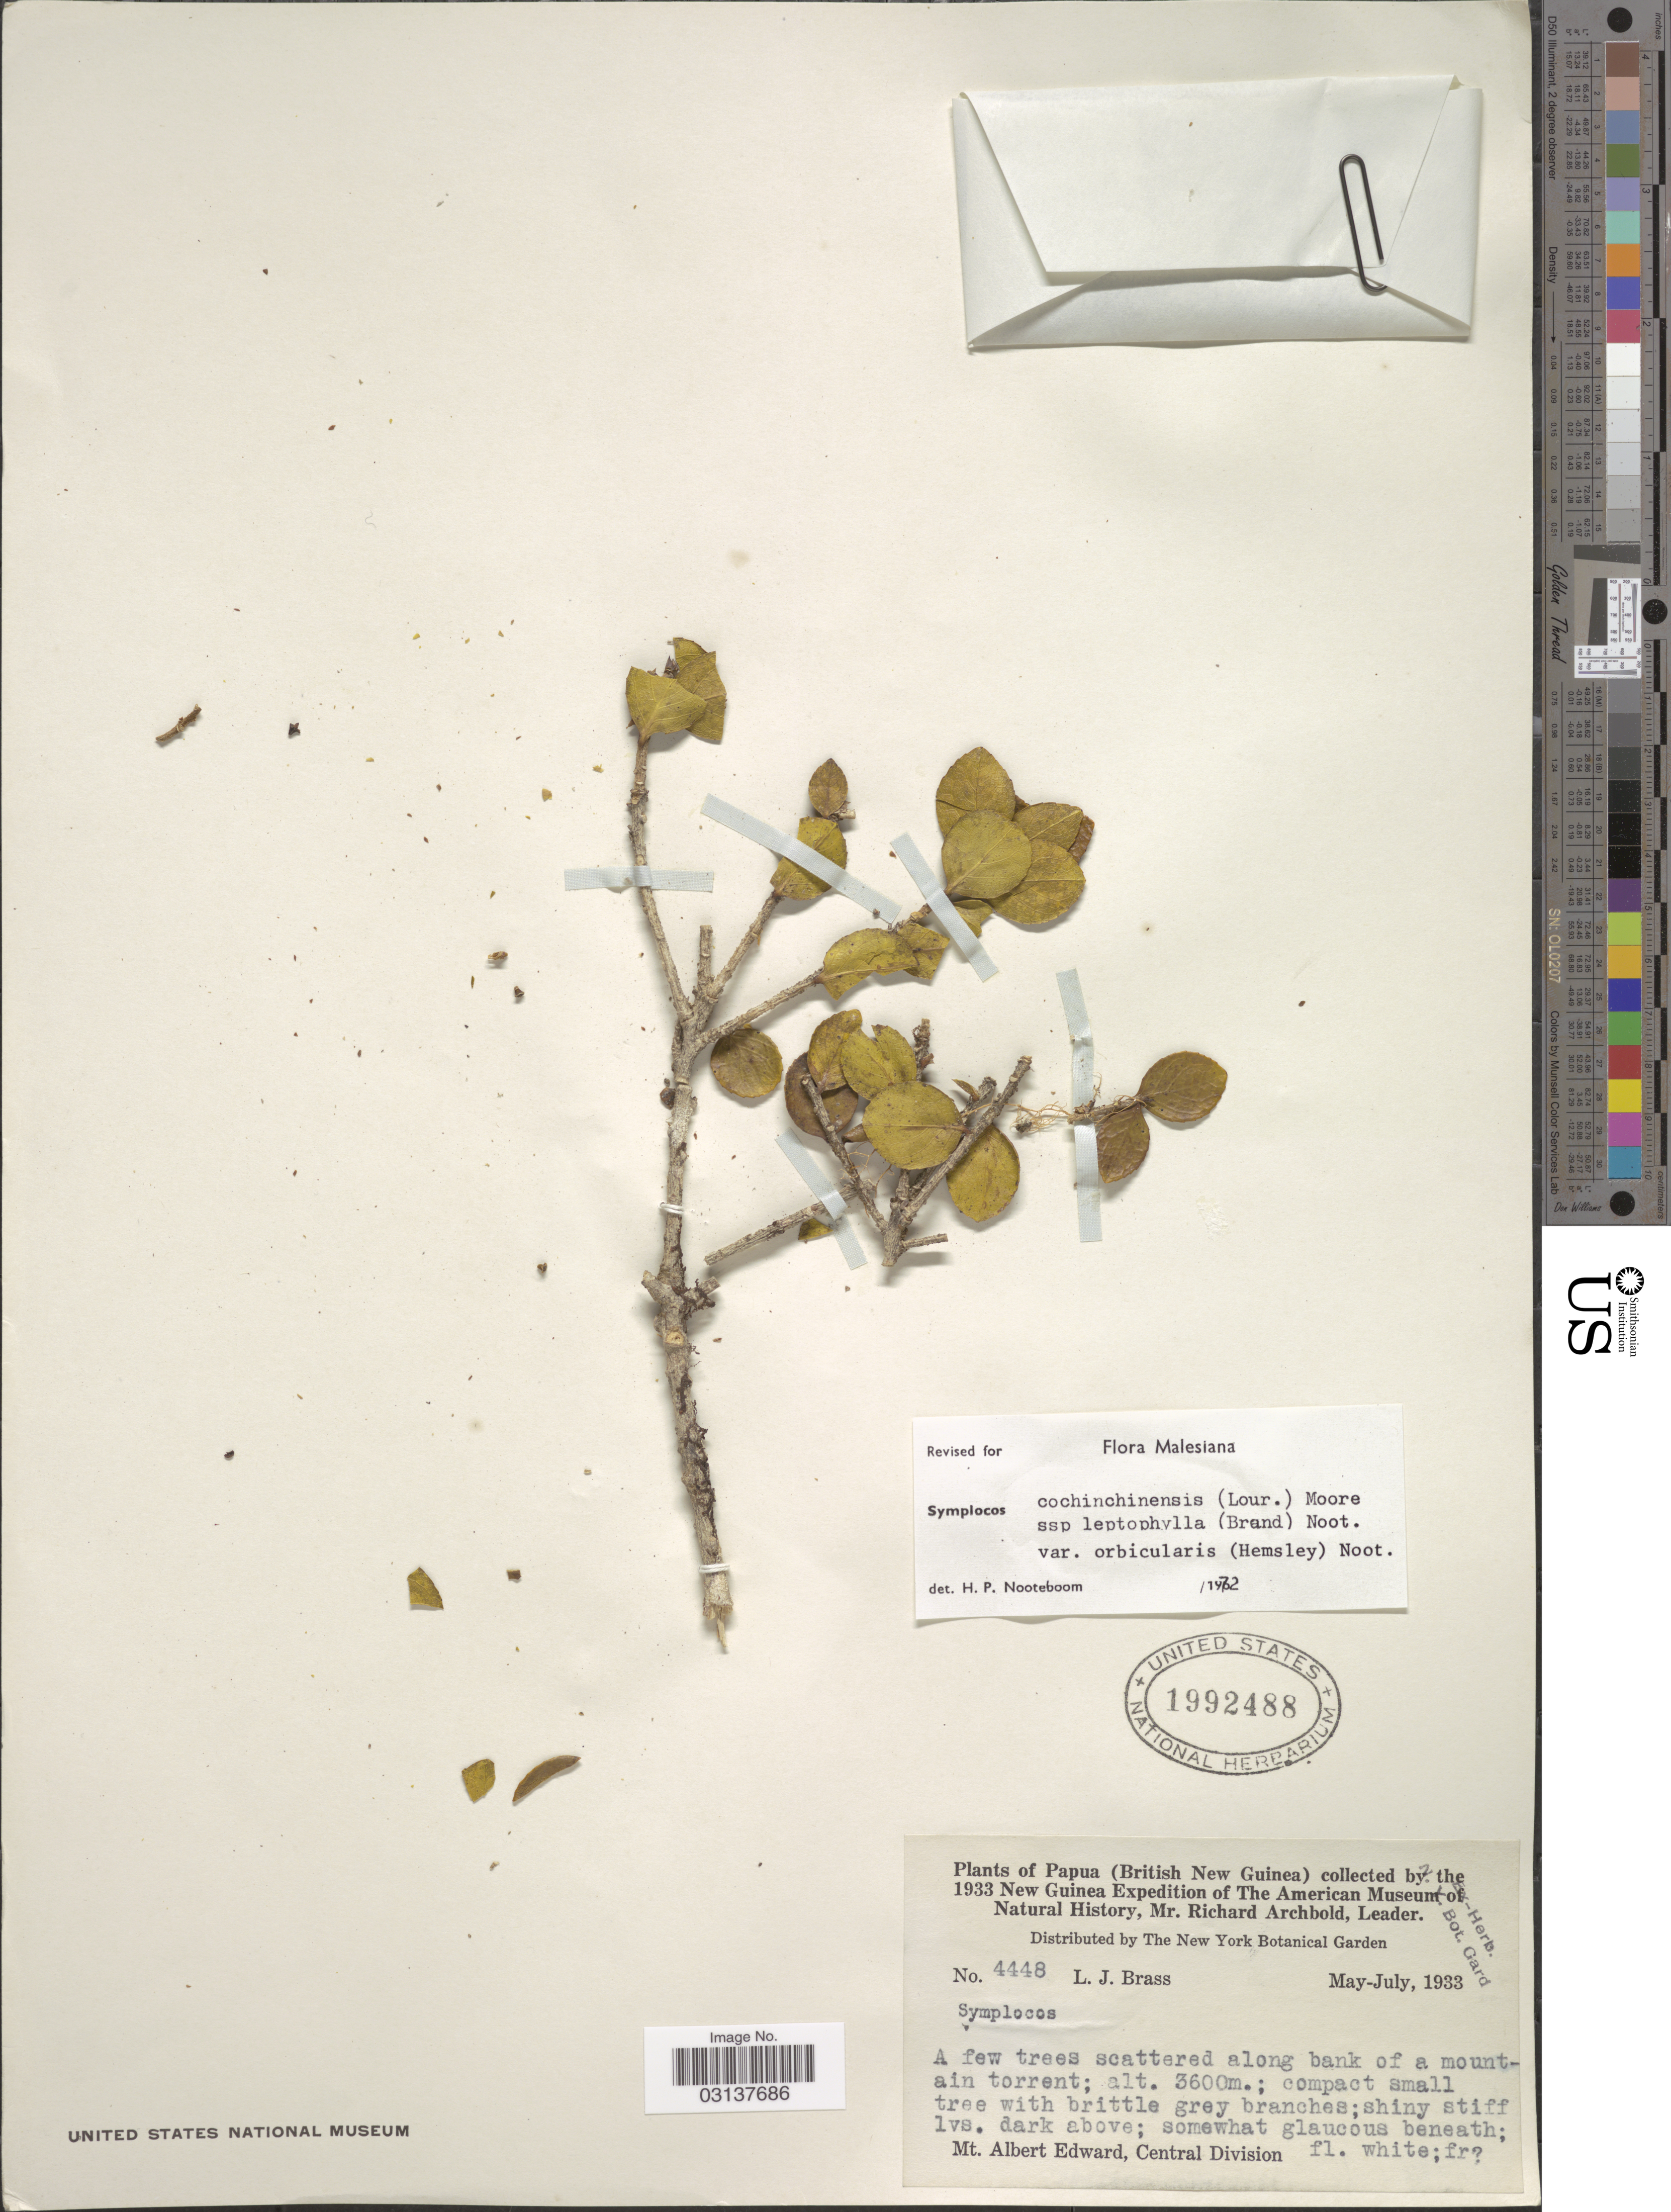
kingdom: Plantae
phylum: Tracheophyta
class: Magnoliopsida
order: Ericales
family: Symplocaceae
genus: Symplocos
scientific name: Symplocos cochinchinensis var. orbicularis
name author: (Hemsl.) Noot.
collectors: L. J. Brass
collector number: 4448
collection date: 1933-05/1933-07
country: Papua New Guinea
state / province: Central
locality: Papua (British New Guinea) Mt. Albert Edward, Central Division.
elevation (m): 3600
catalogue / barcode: US 1992488